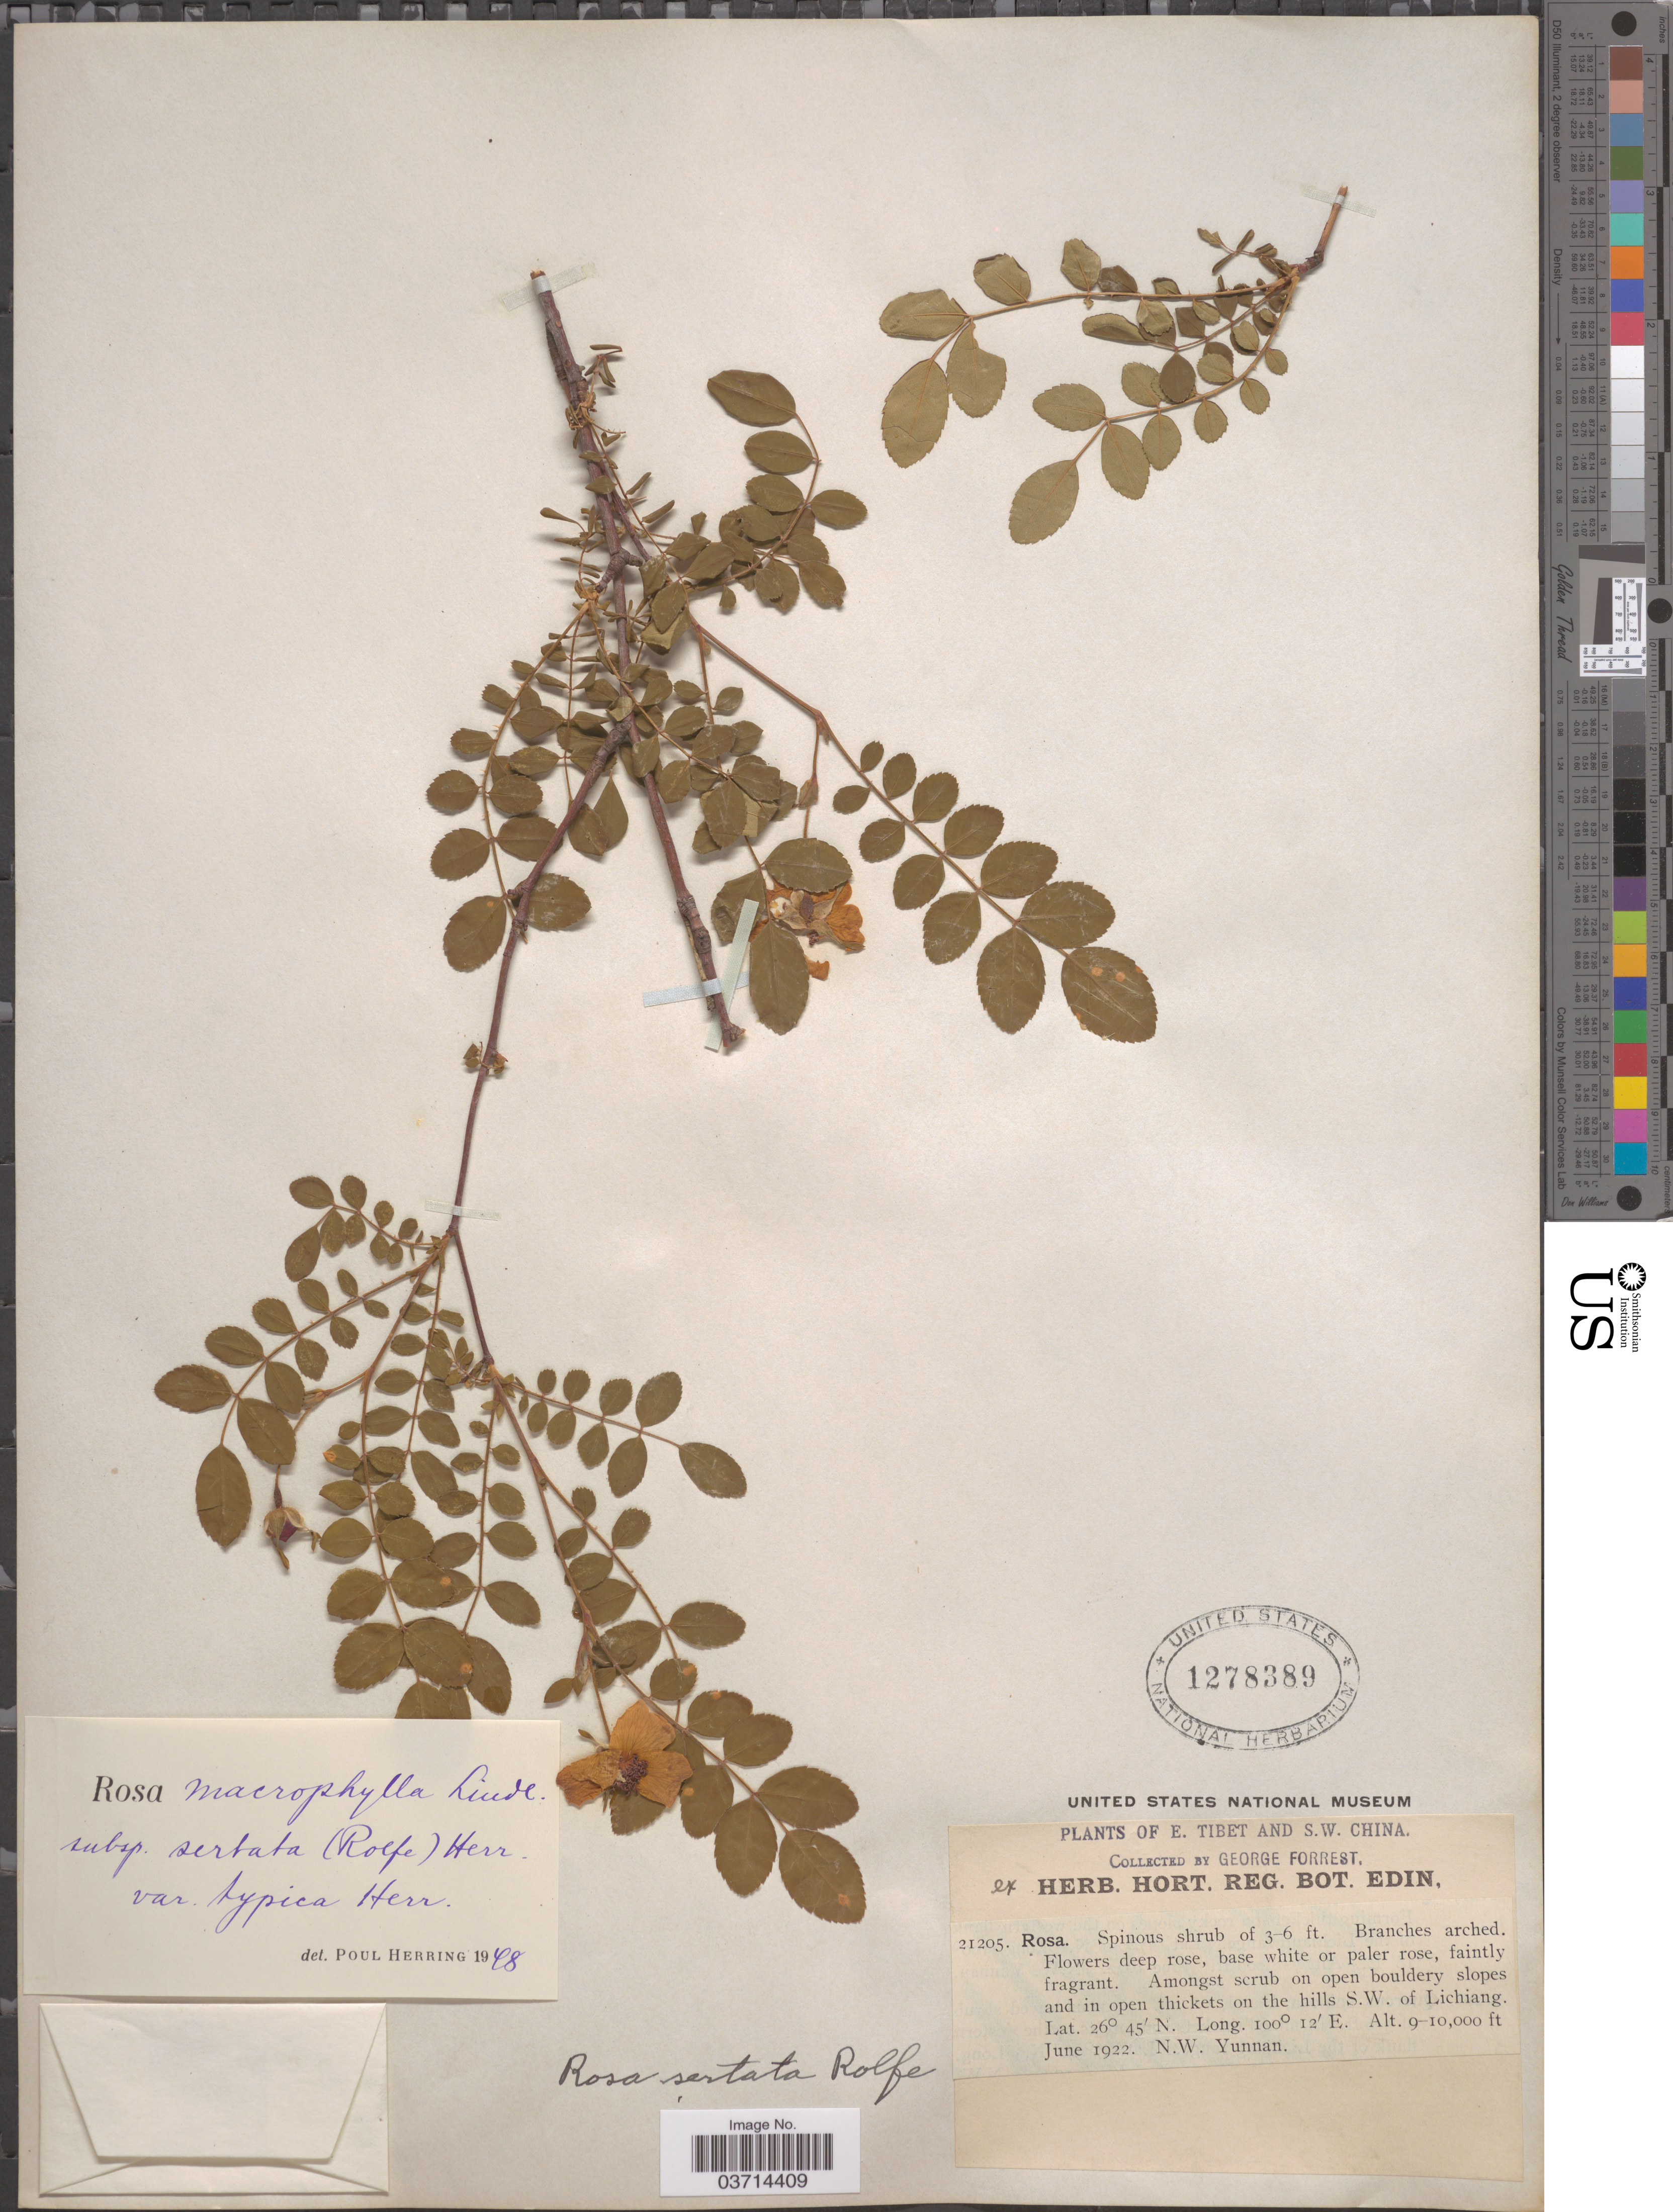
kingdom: Plantae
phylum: Tracheophyta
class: Magnoliopsida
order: Rosales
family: Rosaceae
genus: Rosa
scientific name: Rosa sertata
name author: Rolfe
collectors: G. Forrest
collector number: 21205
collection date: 1922-06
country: China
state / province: Yunnan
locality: S.W. China. On the hills S.W. of Lichiang. N.W. Yunnan.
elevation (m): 2743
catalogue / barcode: US 1278389